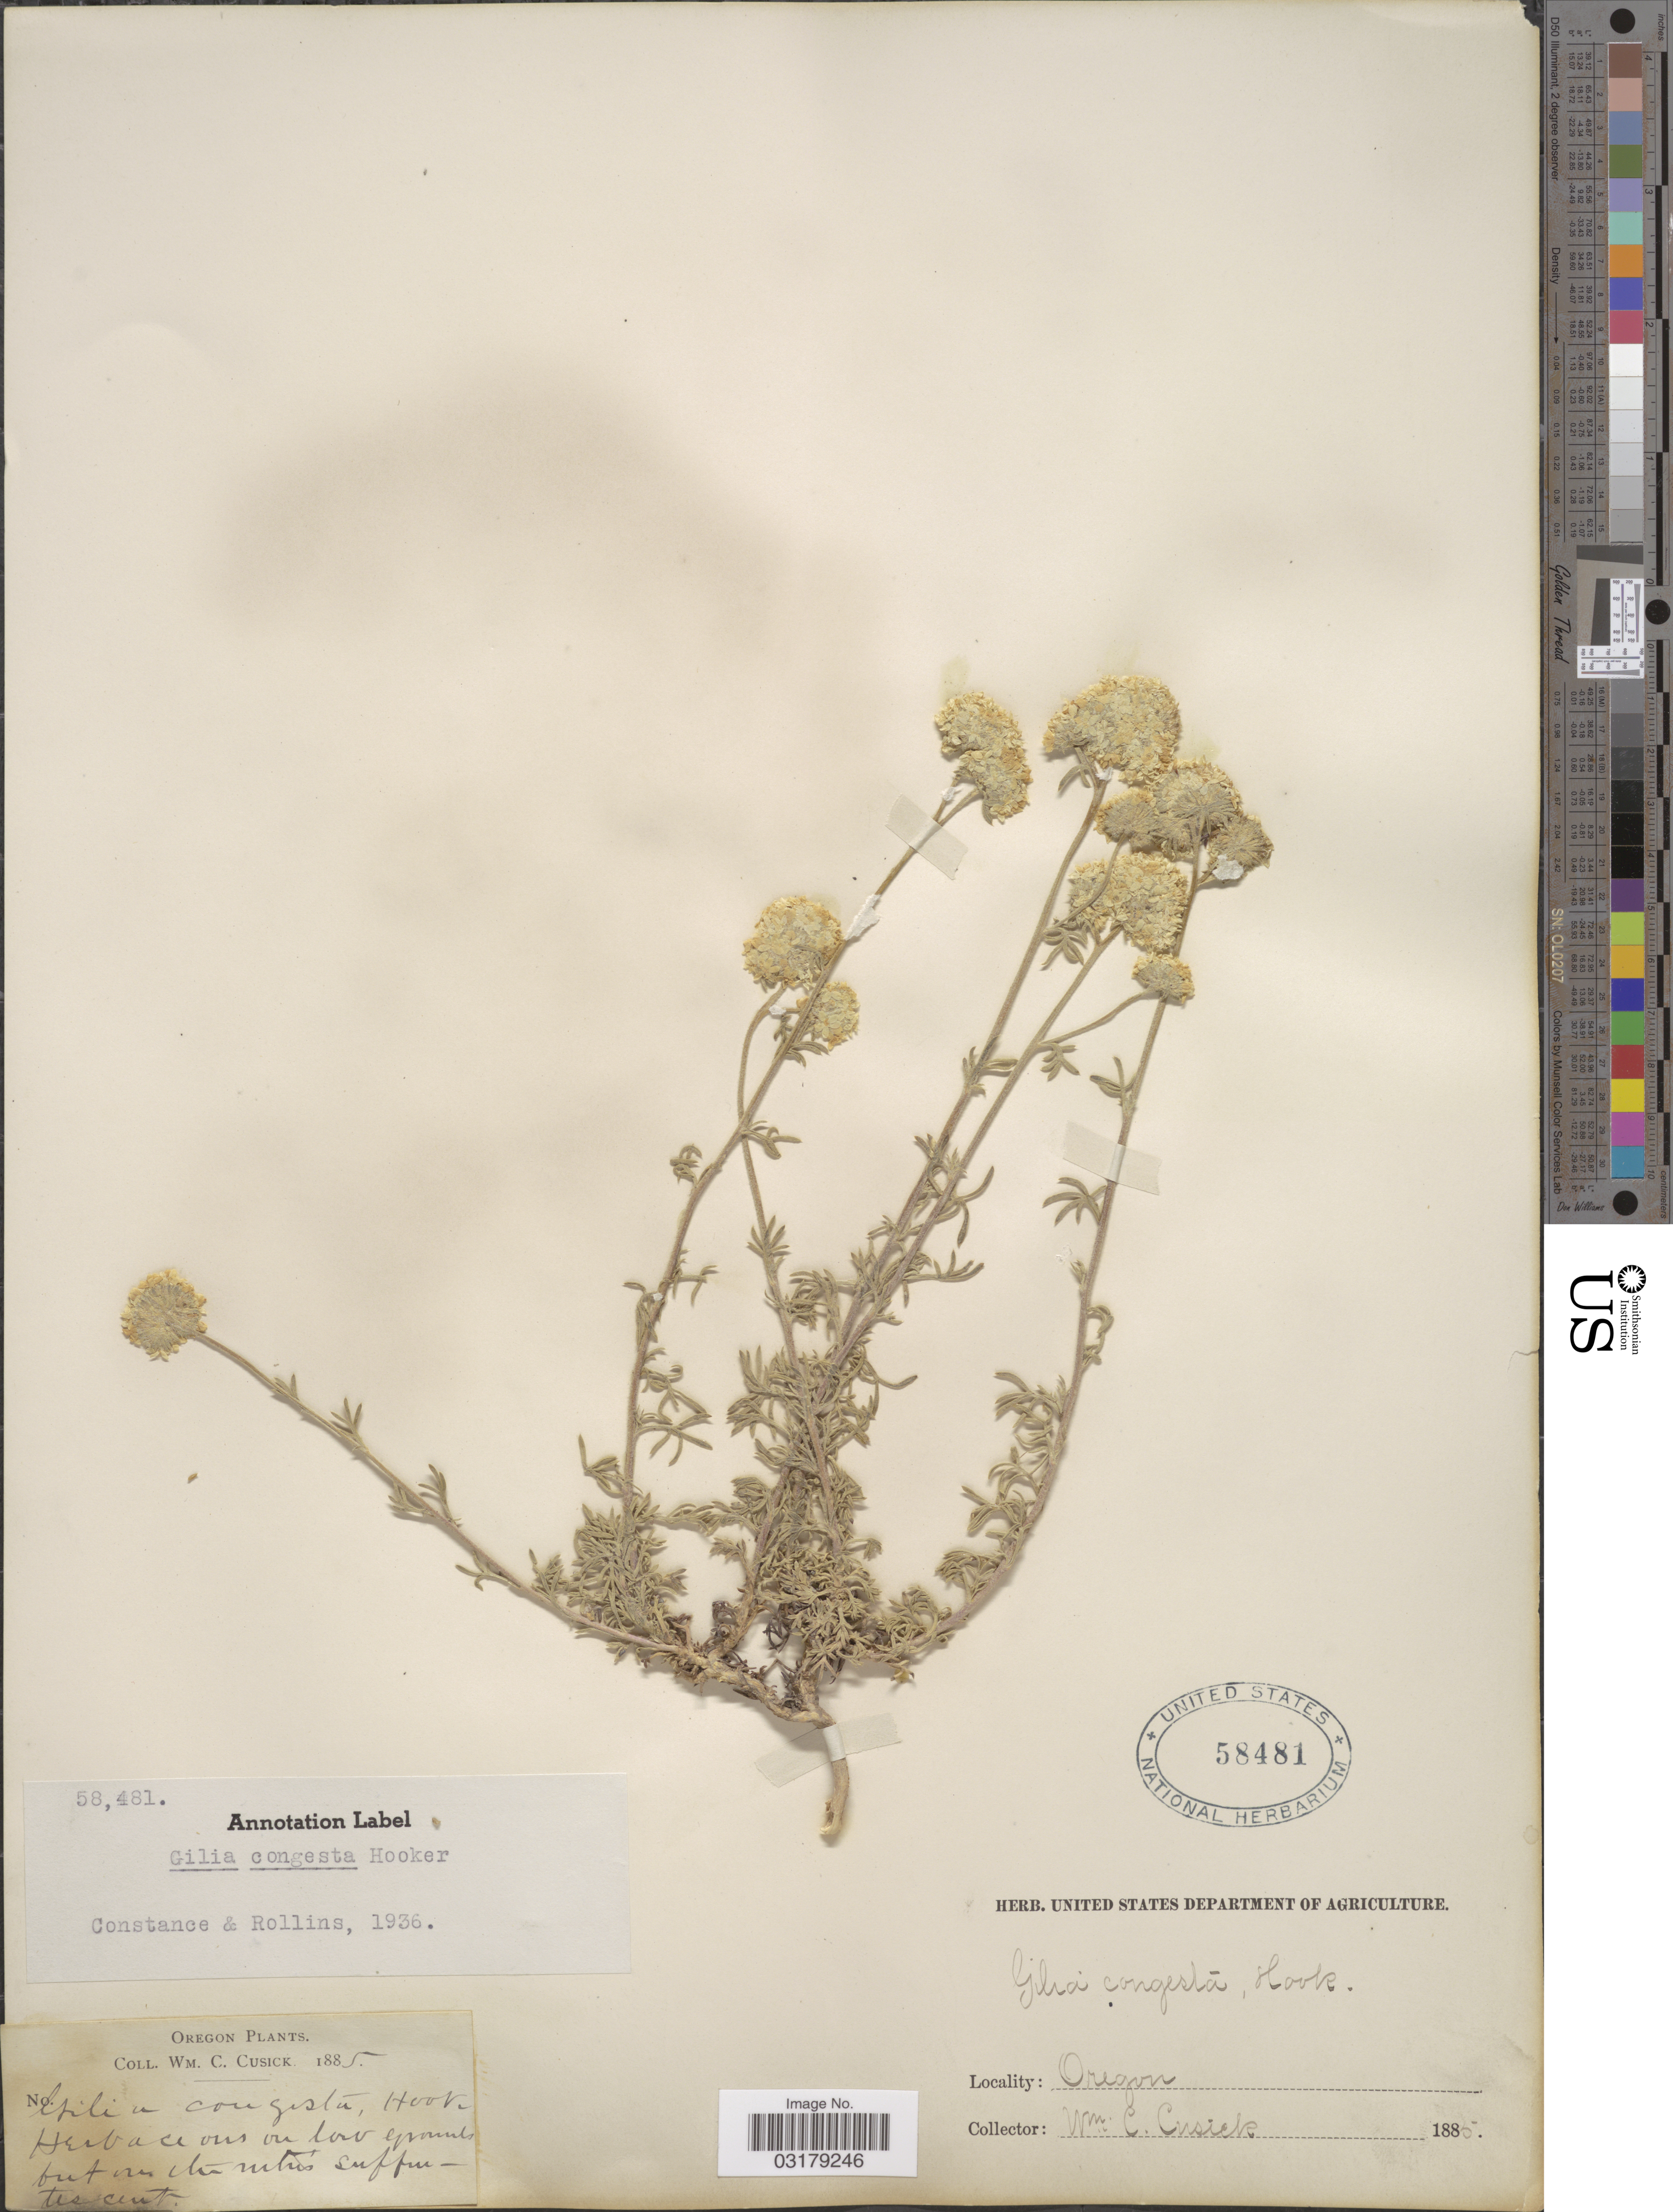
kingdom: Plantae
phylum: Tracheophyta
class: Magnoliopsida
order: Ericales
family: Polemoniaceae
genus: Ipomopsis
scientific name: Ipomopsis congesta subsp. congesta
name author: (Hook.) V.E. Grant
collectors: W. C. Cusick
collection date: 1885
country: United States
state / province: Oregon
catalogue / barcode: US 58481